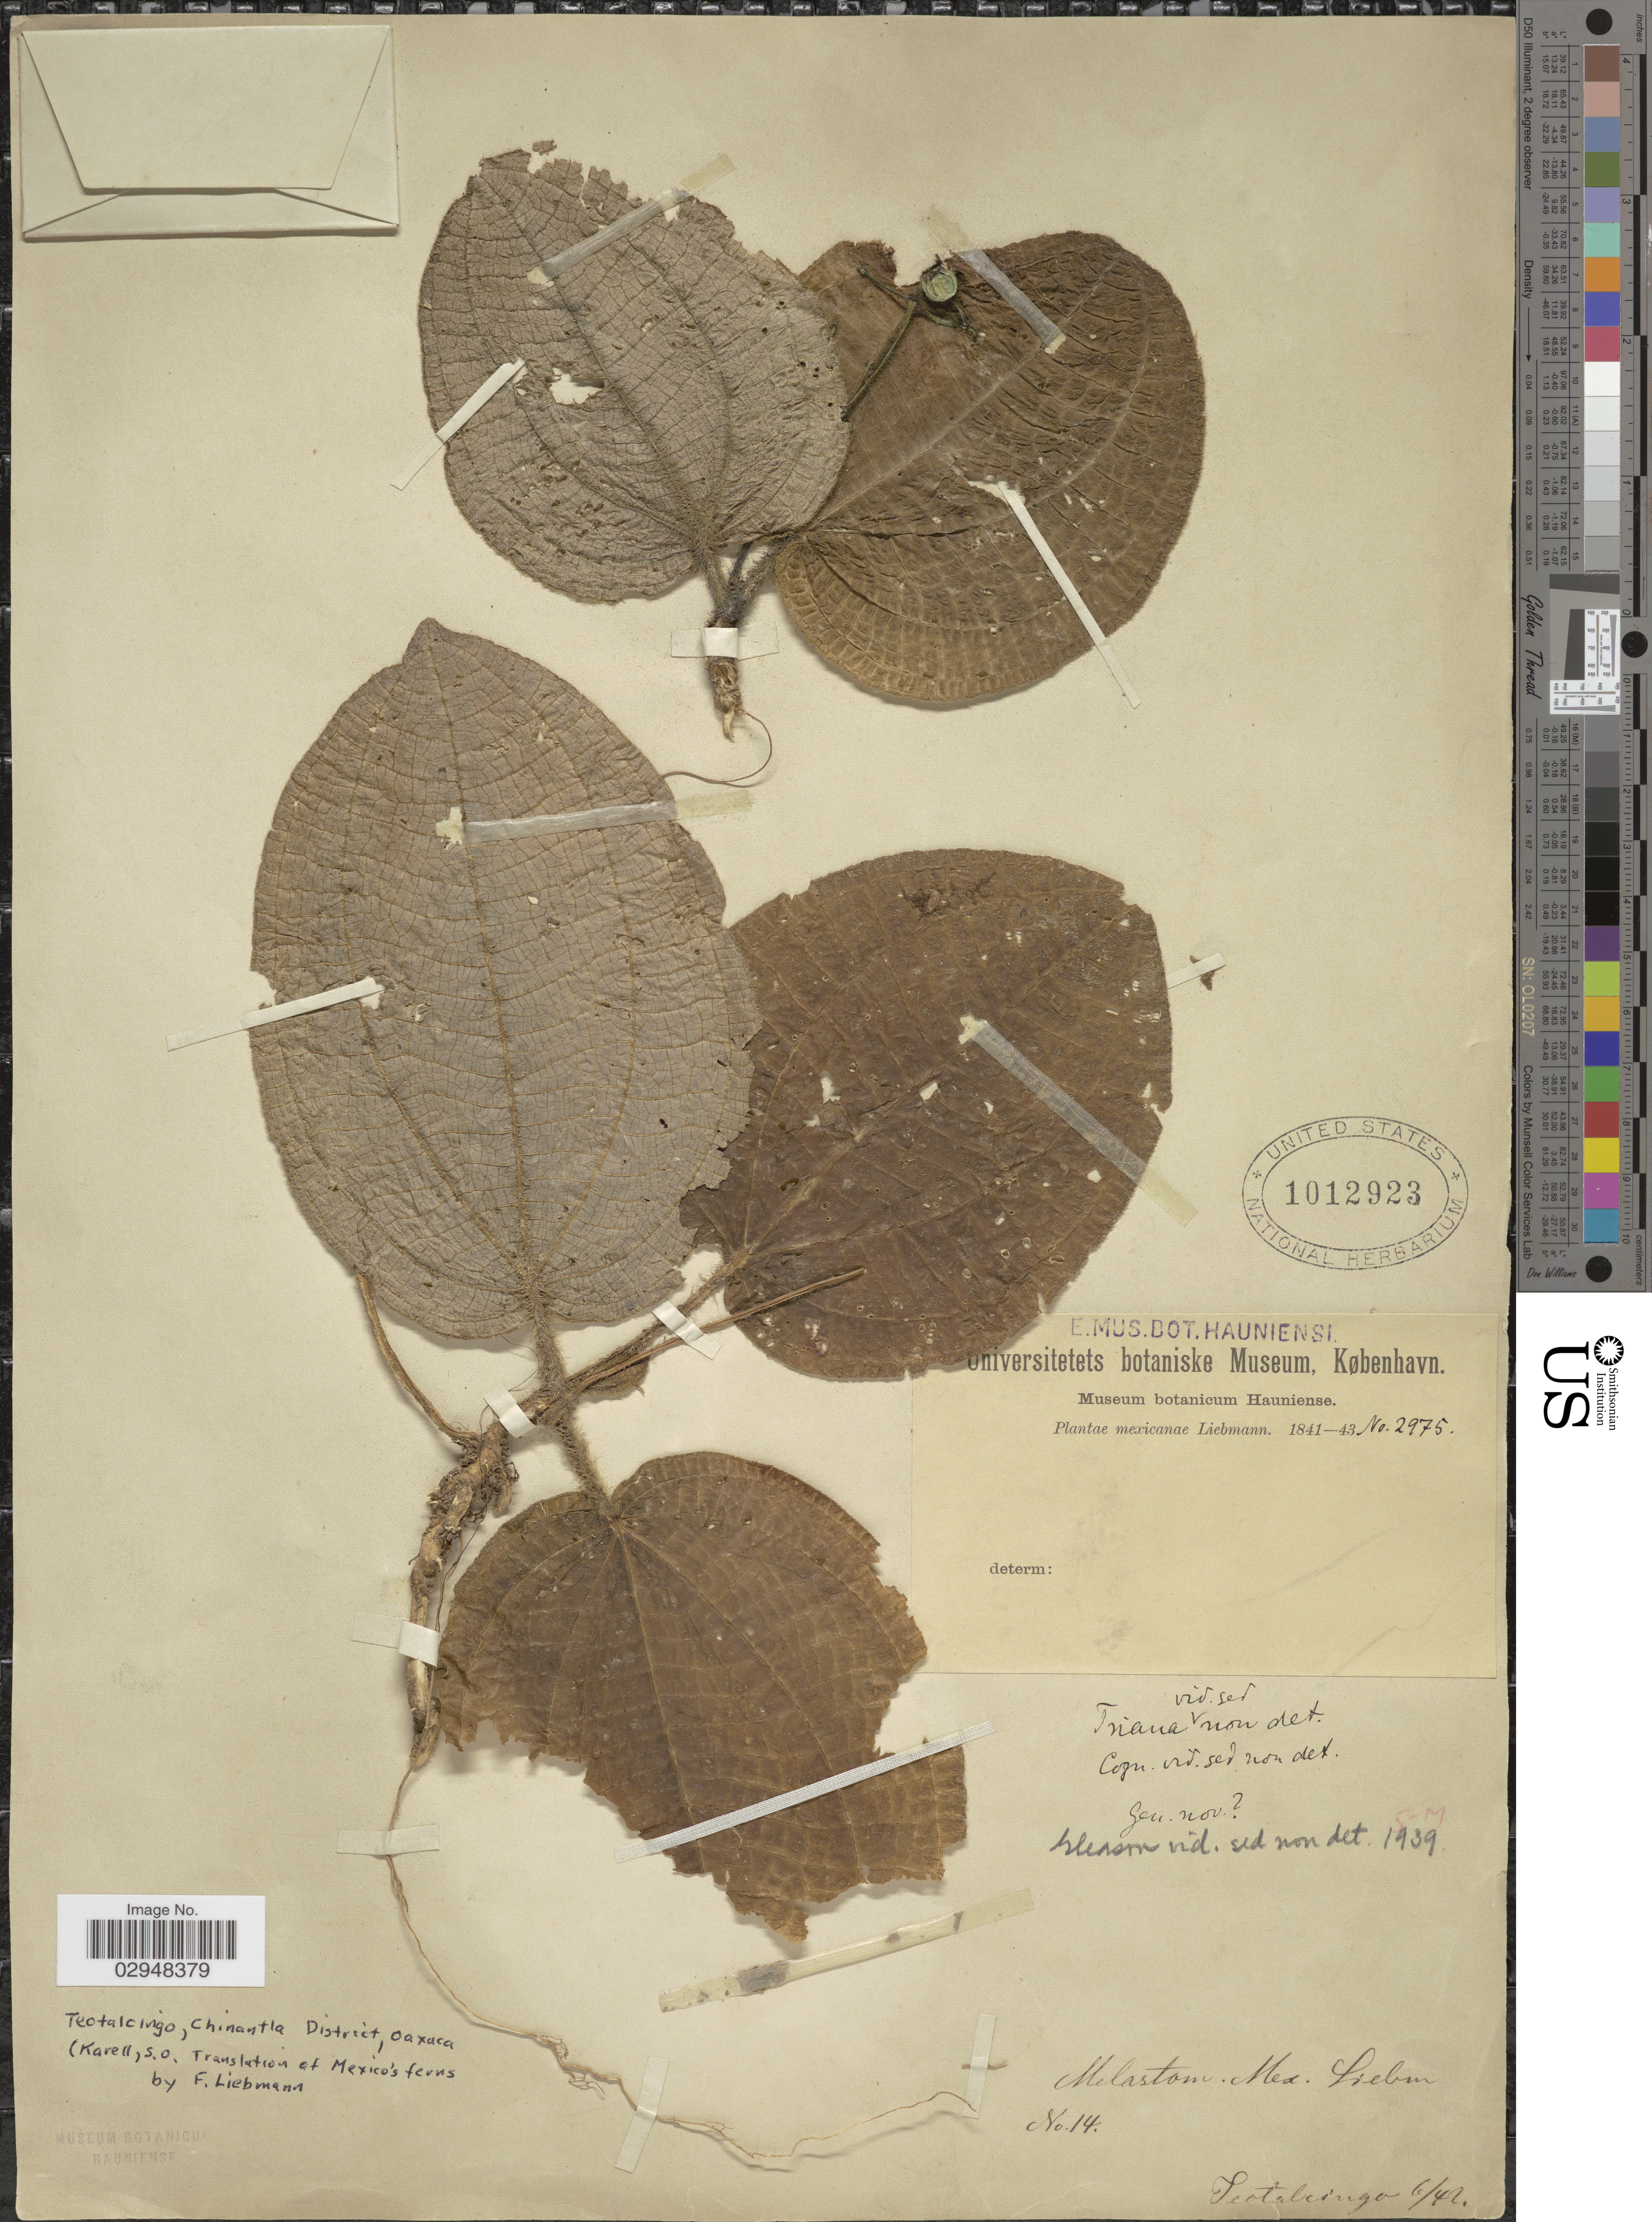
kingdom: Plantae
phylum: Tracheophyta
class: Magnoliopsida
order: Myrtales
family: Melastomataceae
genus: Clidemia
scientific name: Clidemia sp.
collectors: Liebmann, --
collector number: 2975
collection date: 1841/1843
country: Mexico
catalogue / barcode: US 1012923